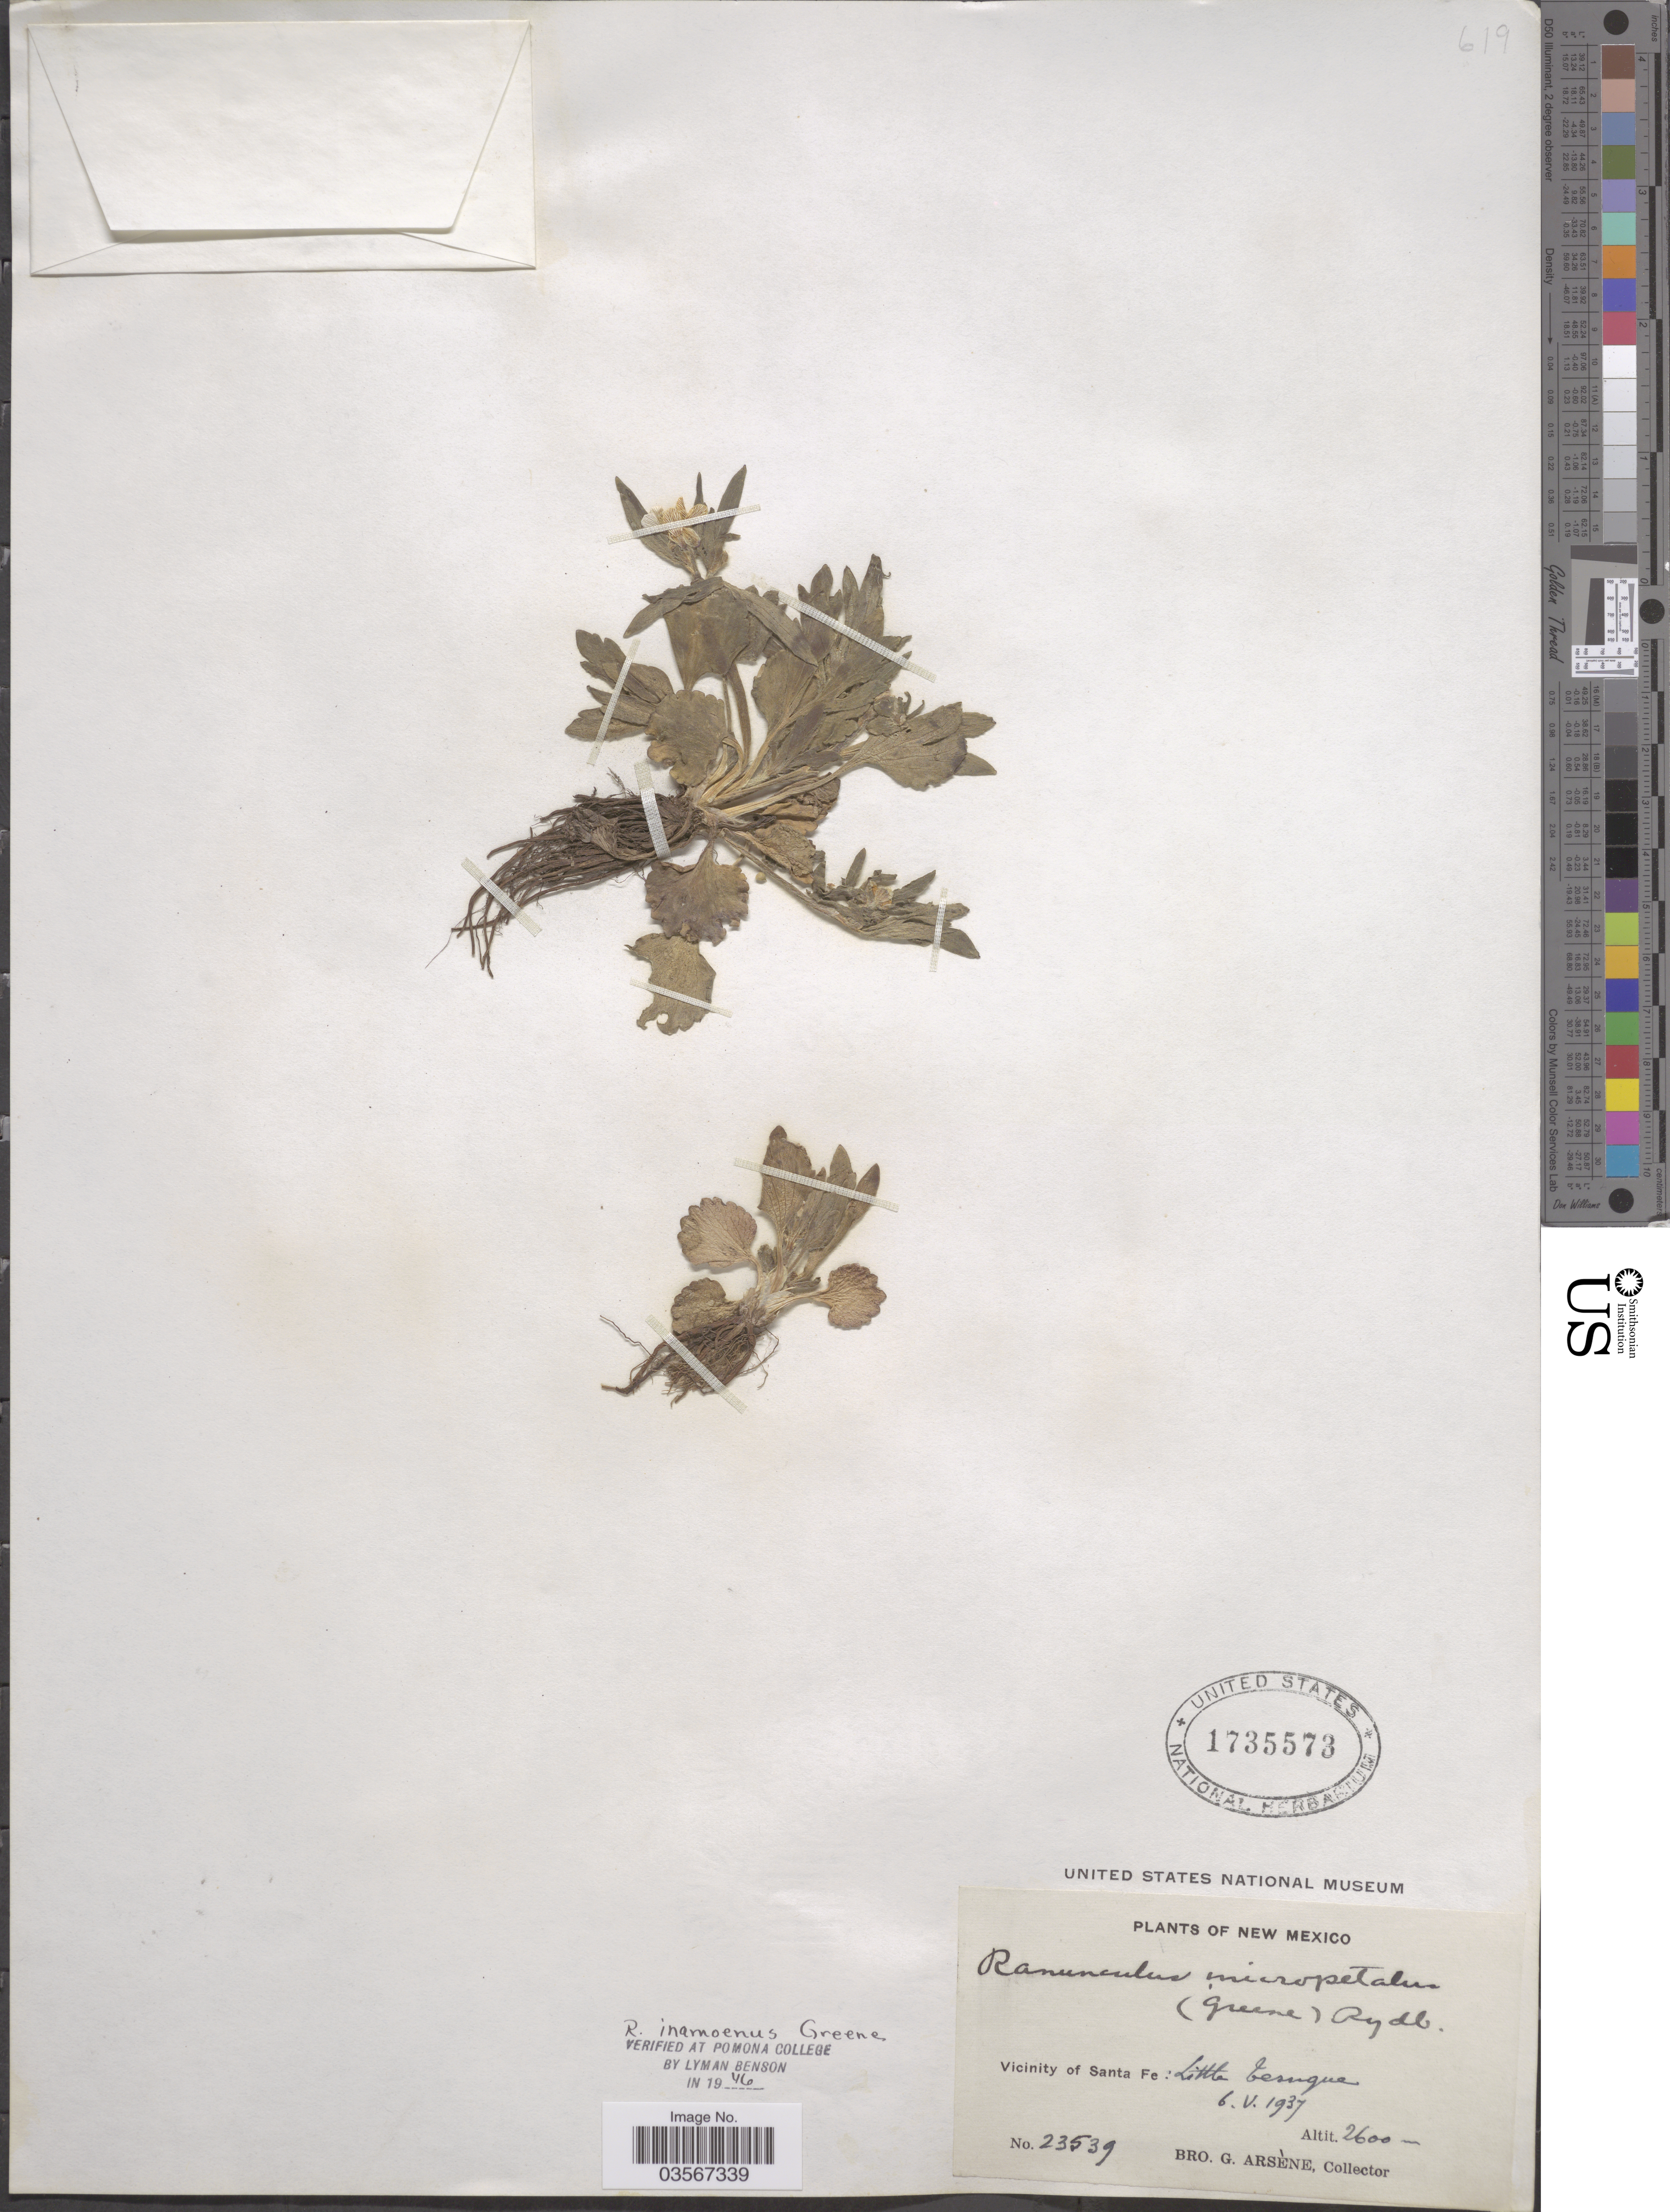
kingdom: Plantae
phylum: Tracheophyta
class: Magnoliopsida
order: Ranunculales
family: Ranunculaceae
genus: Ranunculus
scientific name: Ranunculus inamoenus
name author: Greene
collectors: Bro. G. Arsène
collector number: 23539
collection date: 1937-05-06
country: United States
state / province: New Mexico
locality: Vicinity of Santa Fe: Little Tesuque.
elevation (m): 2600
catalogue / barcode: US 1735573